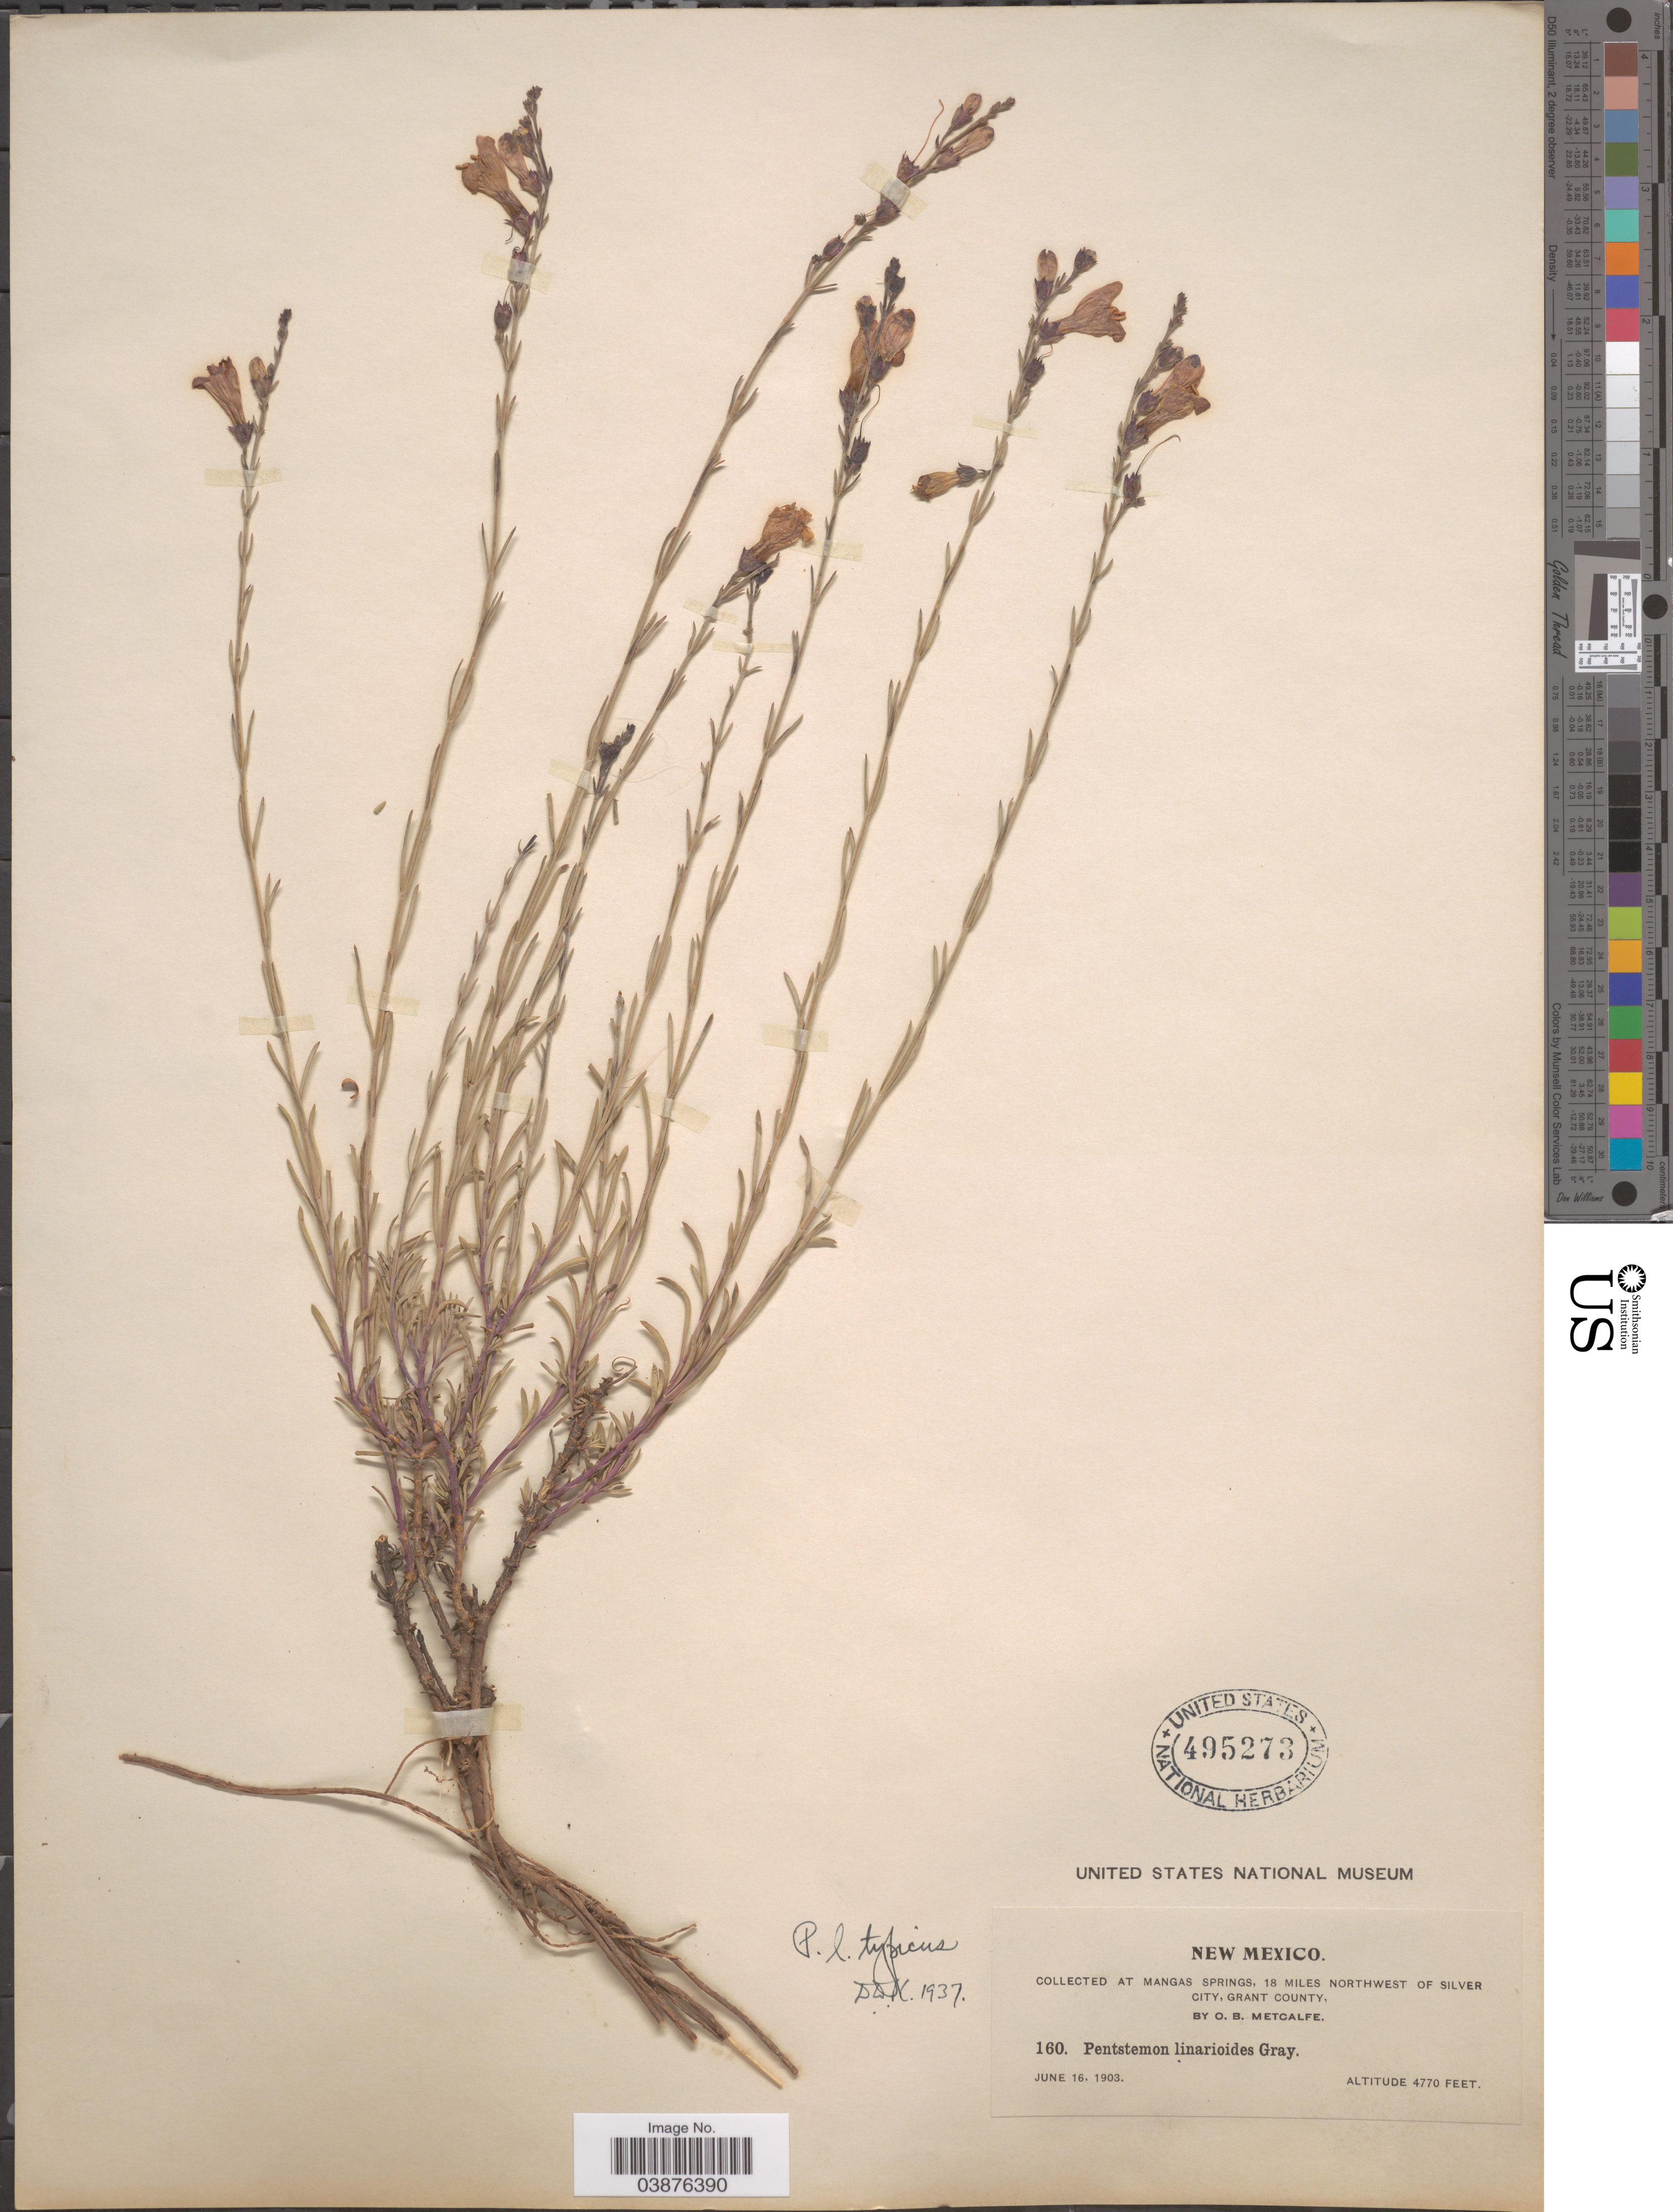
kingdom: Plantae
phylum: Tracheophyta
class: Magnoliopsida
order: Lamiales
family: Plantaginaceae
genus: Penstemon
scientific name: Penstemon linarioides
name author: A. Gray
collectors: O. B. Metcalfe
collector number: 160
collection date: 1903-06-16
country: United States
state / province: New Mexico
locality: At Mangas Springs, 18 miles northwest of Silver City, Grant County.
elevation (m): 1454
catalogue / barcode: US 495273